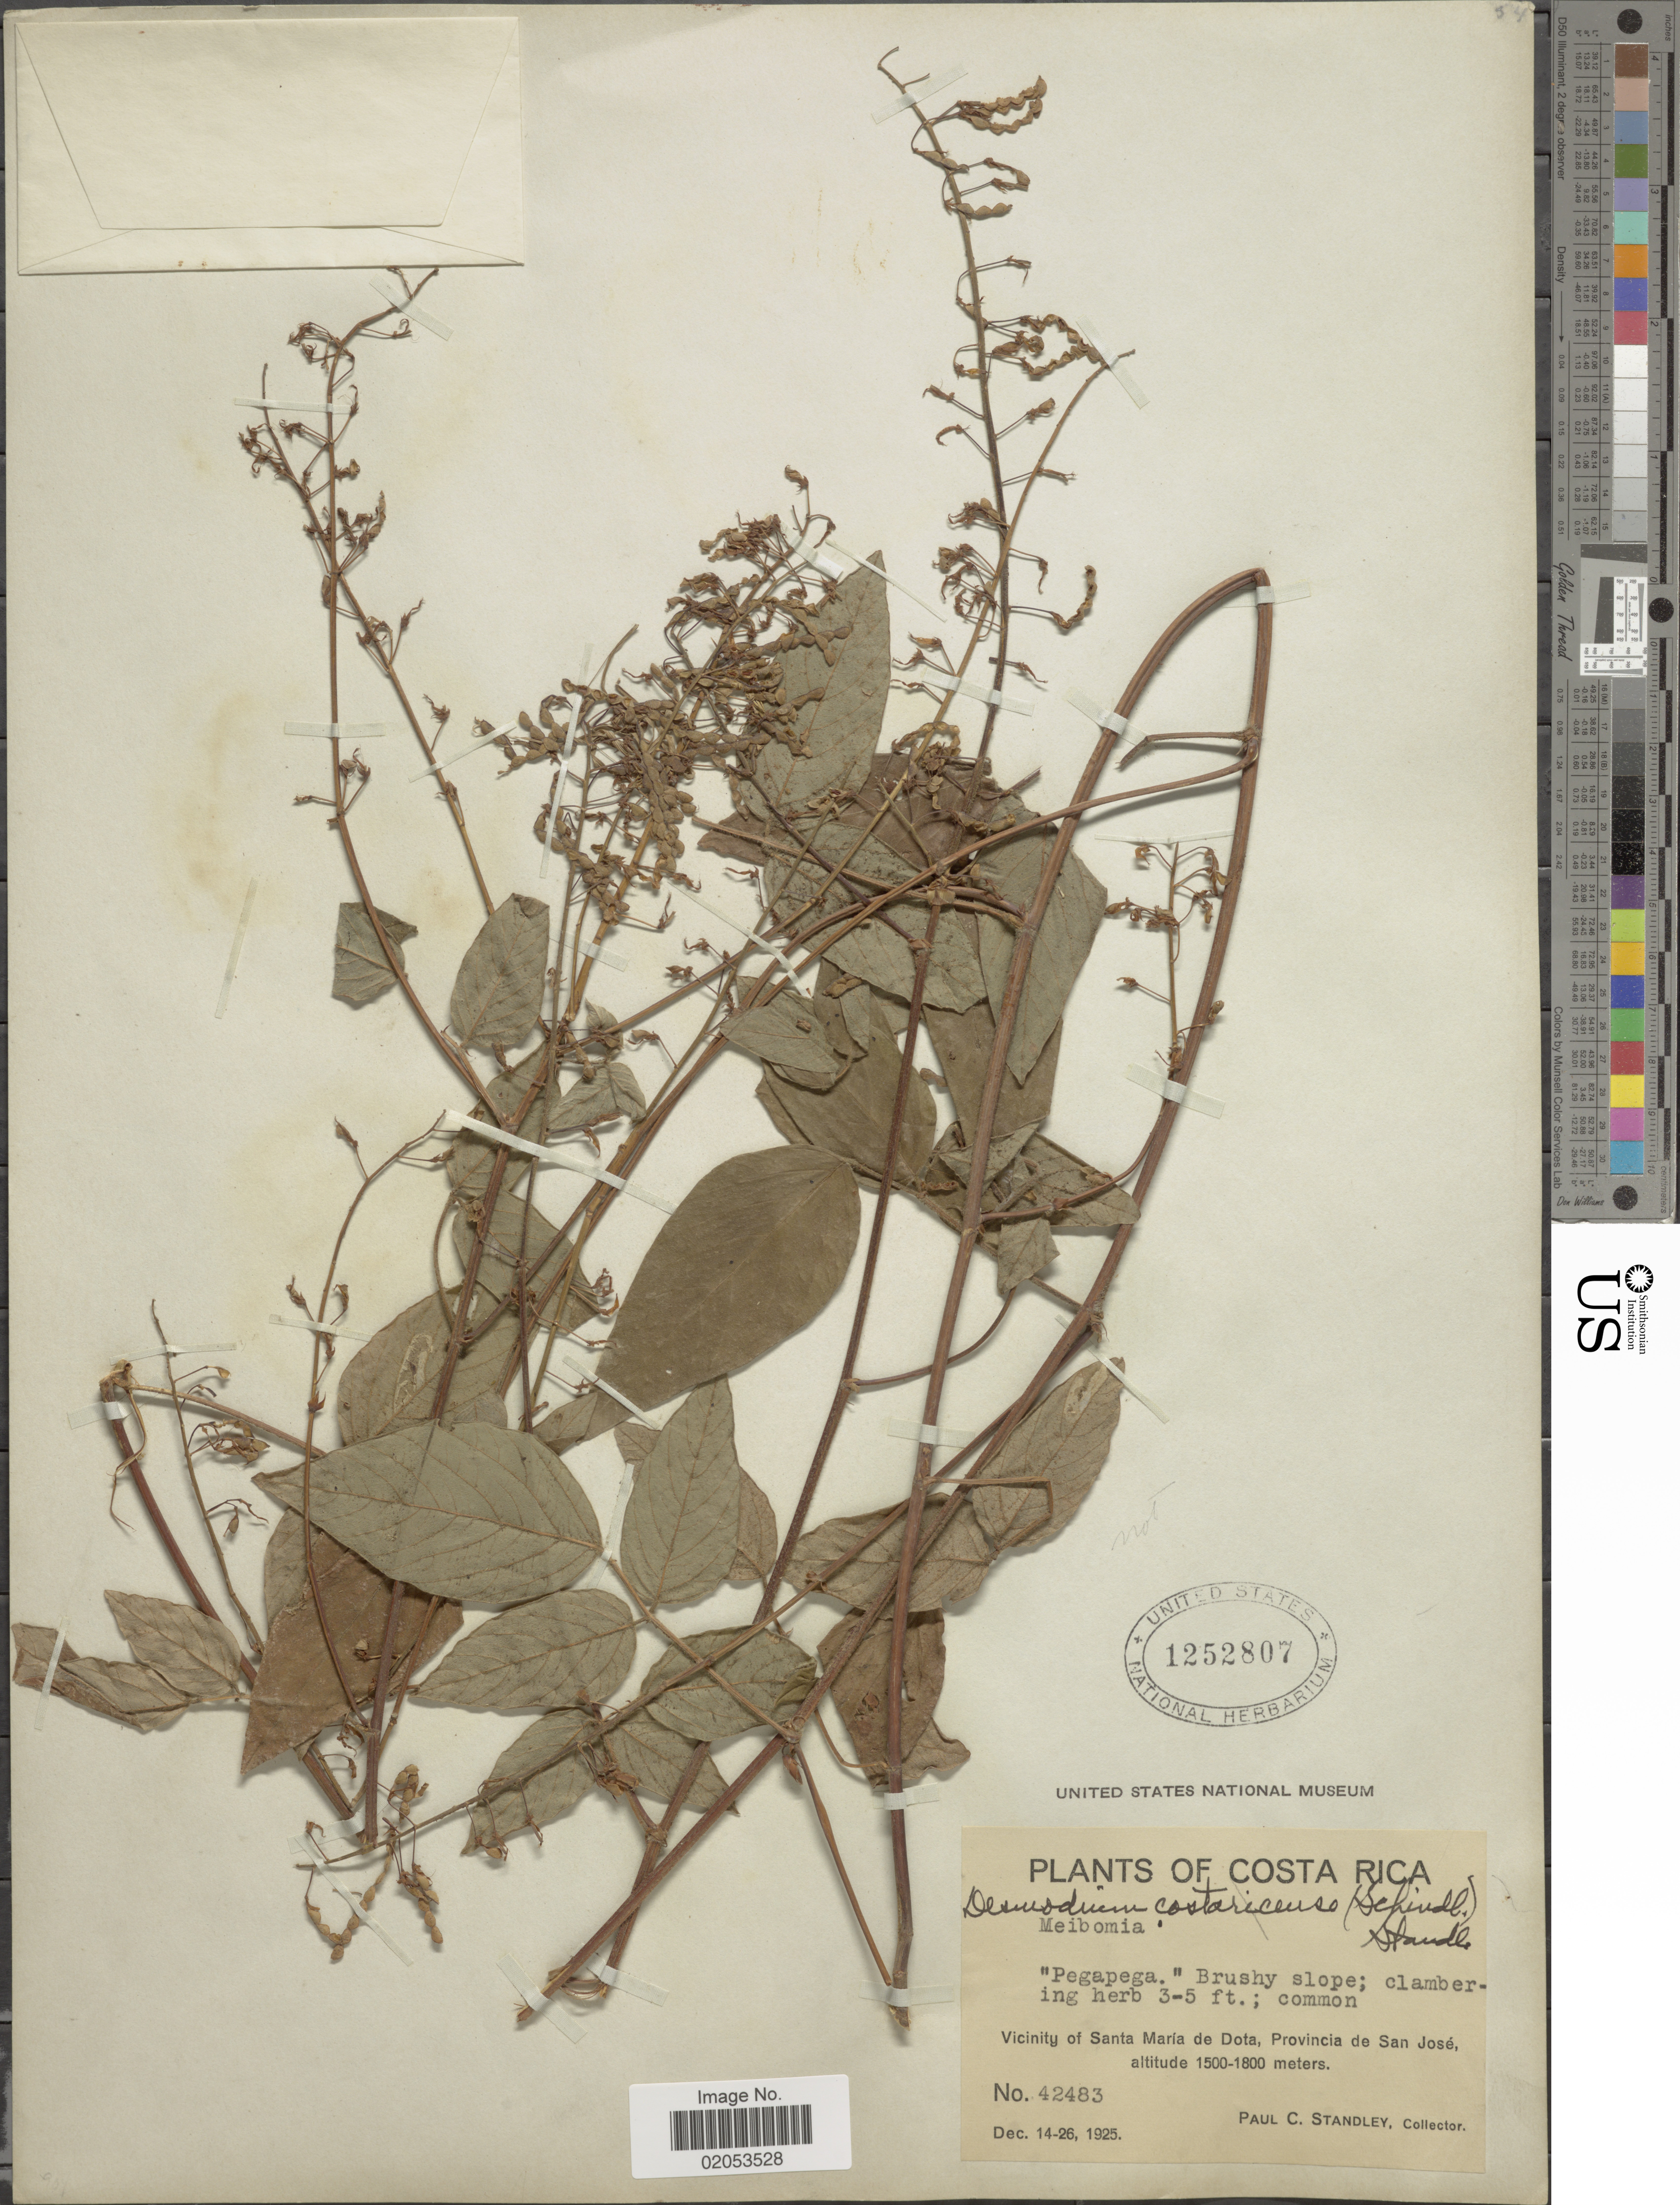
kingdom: Plantae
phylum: Tracheophyta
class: Magnoliopsida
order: Fabales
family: Fabaceae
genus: Desmodium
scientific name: Desmodium costaricensis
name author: (Schindl.) Standl.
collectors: P. C. Standley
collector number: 42483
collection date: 1925-12-14/1925-12-26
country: Costa Rica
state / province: San José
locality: Vicinity of Santa María de Dota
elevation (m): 1500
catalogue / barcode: US 1252807